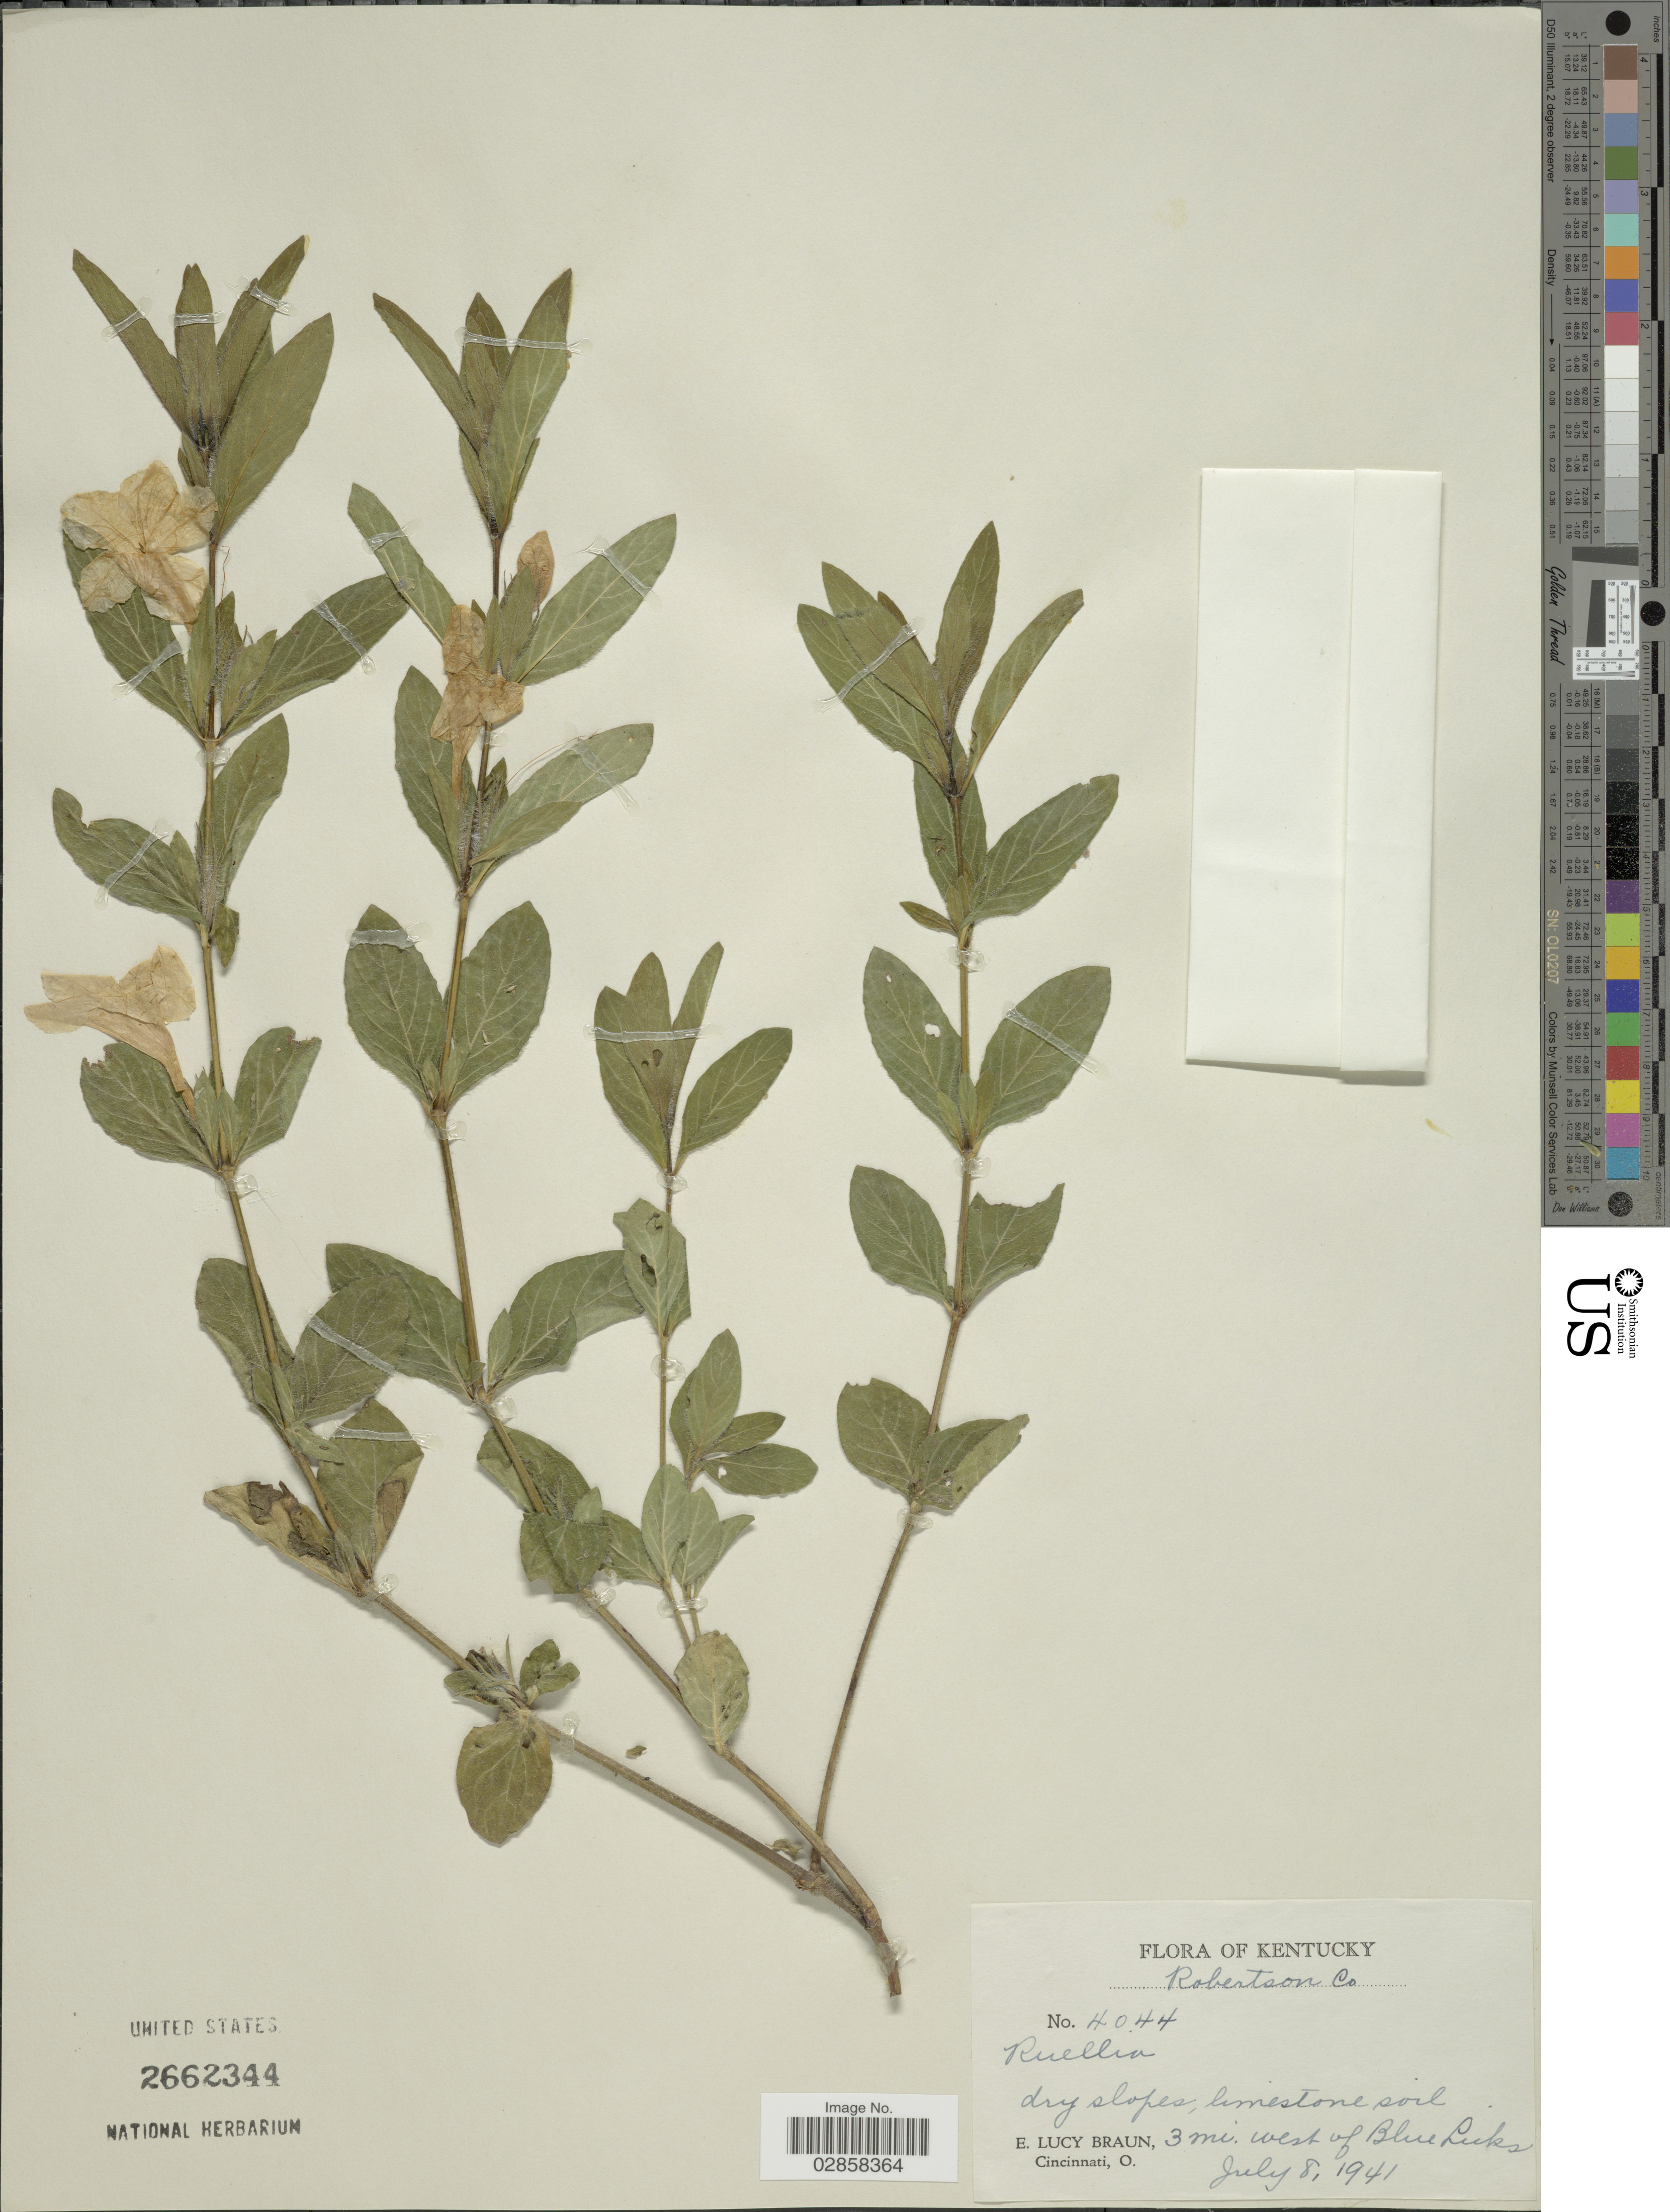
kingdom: Plantae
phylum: Tracheophyta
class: Magnoliopsida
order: Lamiales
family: Acanthaceae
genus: Ruellia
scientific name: Ruellia sp.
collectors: E. L. Braun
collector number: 4044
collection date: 1941-07-08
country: United States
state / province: Kentucky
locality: Robertson Co., 3 mi. west of Blue Licks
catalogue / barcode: US 2662344